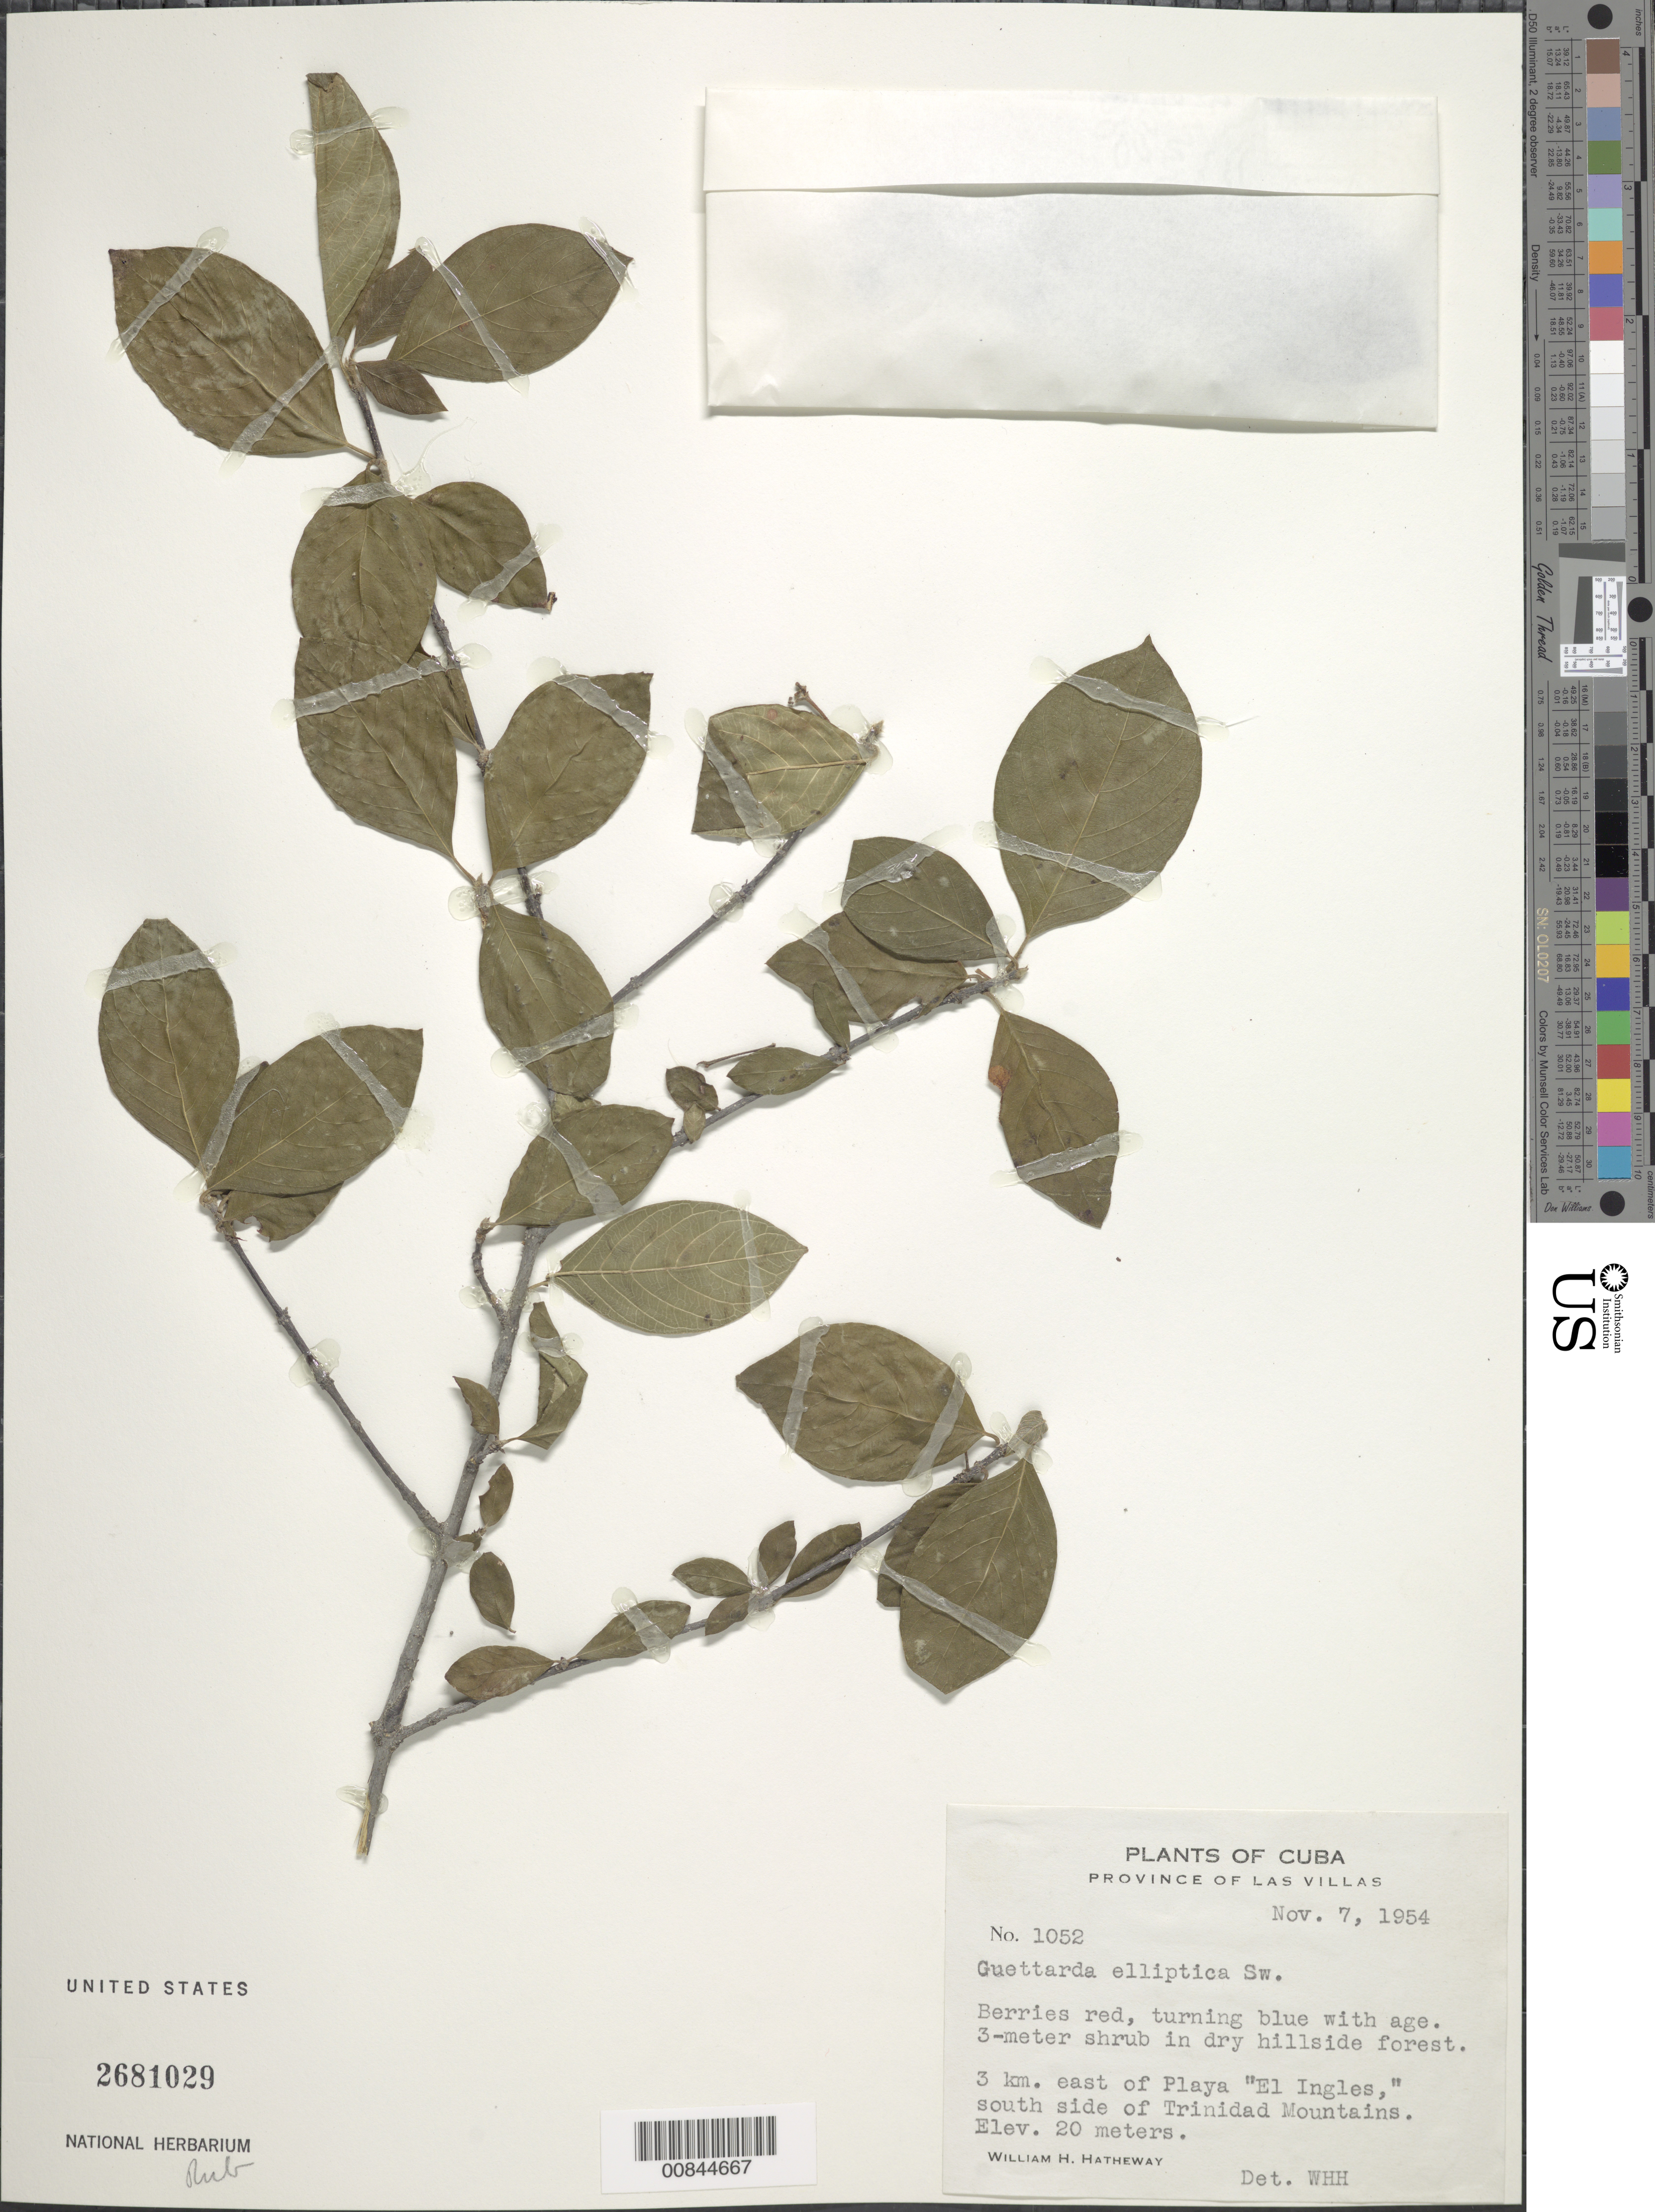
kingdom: Plantae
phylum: Tracheophyta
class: Magnoliopsida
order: Gentianales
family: Rubiaceae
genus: Guettarda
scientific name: Guettarda elliptica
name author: Sw.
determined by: Hatheway, W. H.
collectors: W. H. Hatheway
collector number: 1052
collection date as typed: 07 Nov 1954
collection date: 1954-11-07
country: Cuba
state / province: Las Villas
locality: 3 km east of Playa "El Ingles", south side of Trinidad Mountains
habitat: Dry hillside forest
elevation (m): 20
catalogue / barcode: US 2681029